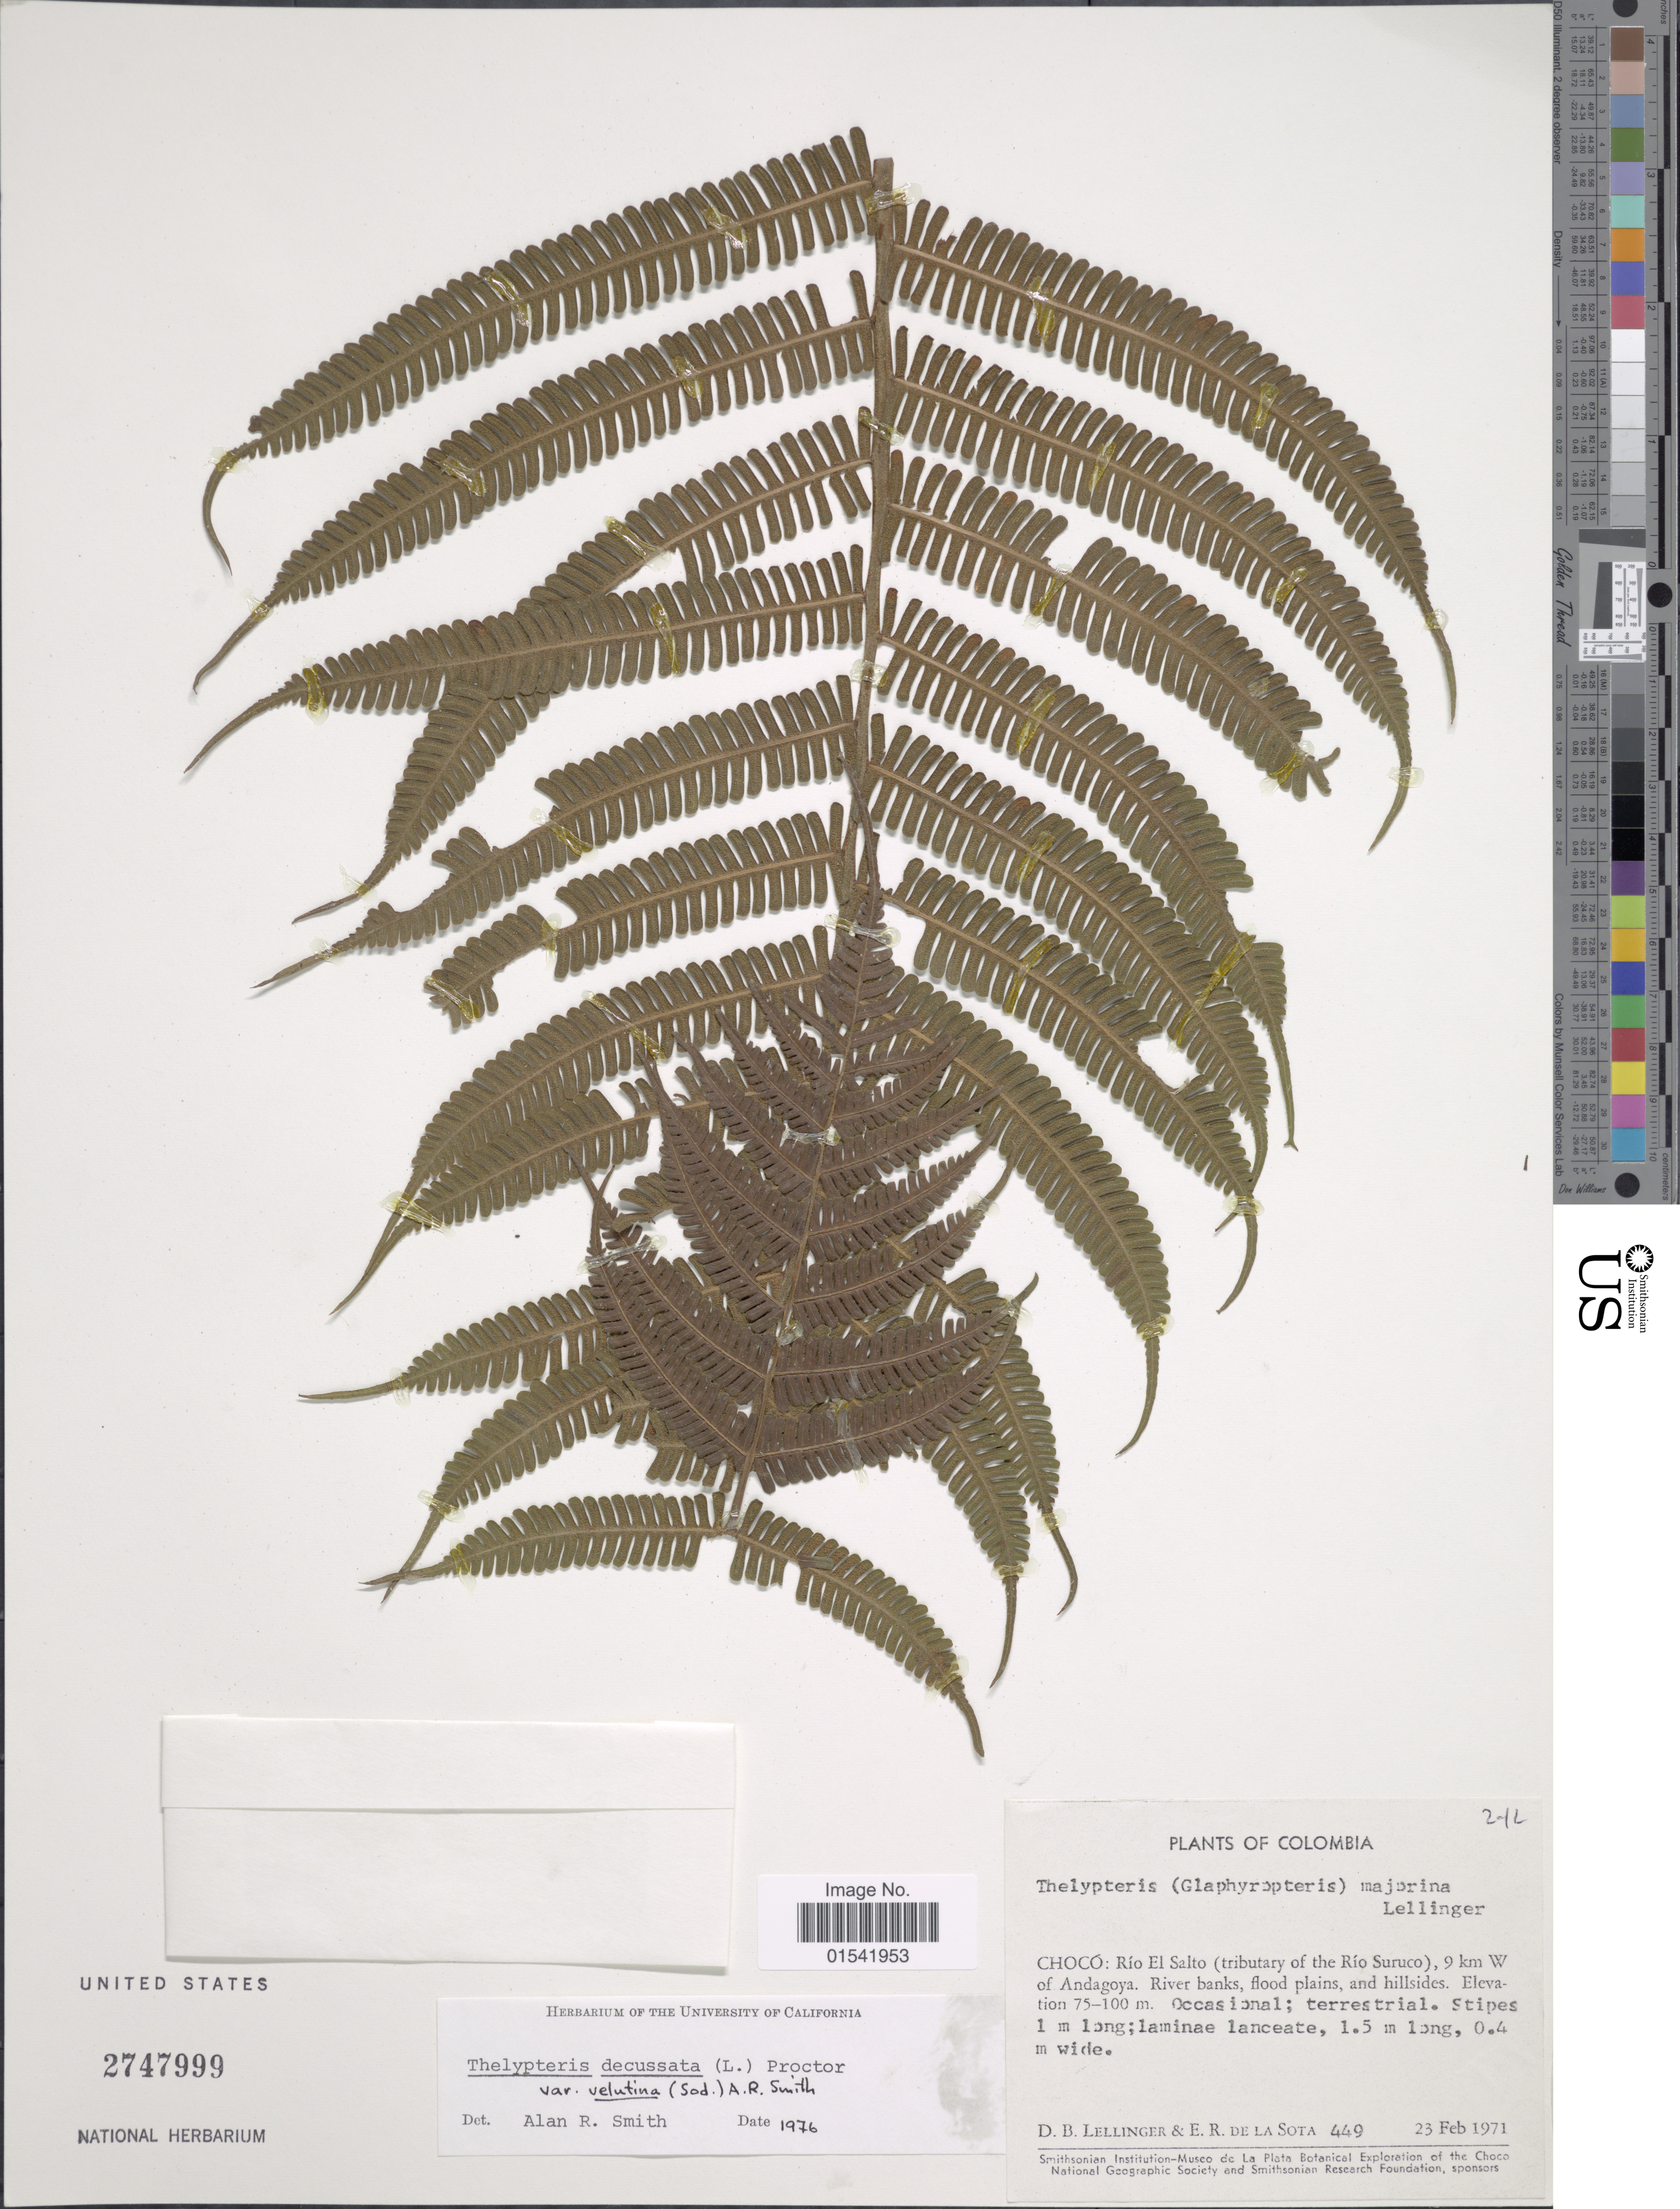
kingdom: Plantae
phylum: Tracheophyta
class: Polypodiopsida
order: Polypodiales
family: Thelypteridaceae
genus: Steiropteris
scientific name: Steiropteris decussata var. velutina comb. nov., ined. 2015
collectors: D. B. Lellinger & E. R. de la Sota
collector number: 449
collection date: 1971-02-23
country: Colombia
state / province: Chocó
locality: Río El Salto (tributary of the Río Suruco), 9 km W of Andagoya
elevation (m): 75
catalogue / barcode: US 2747999